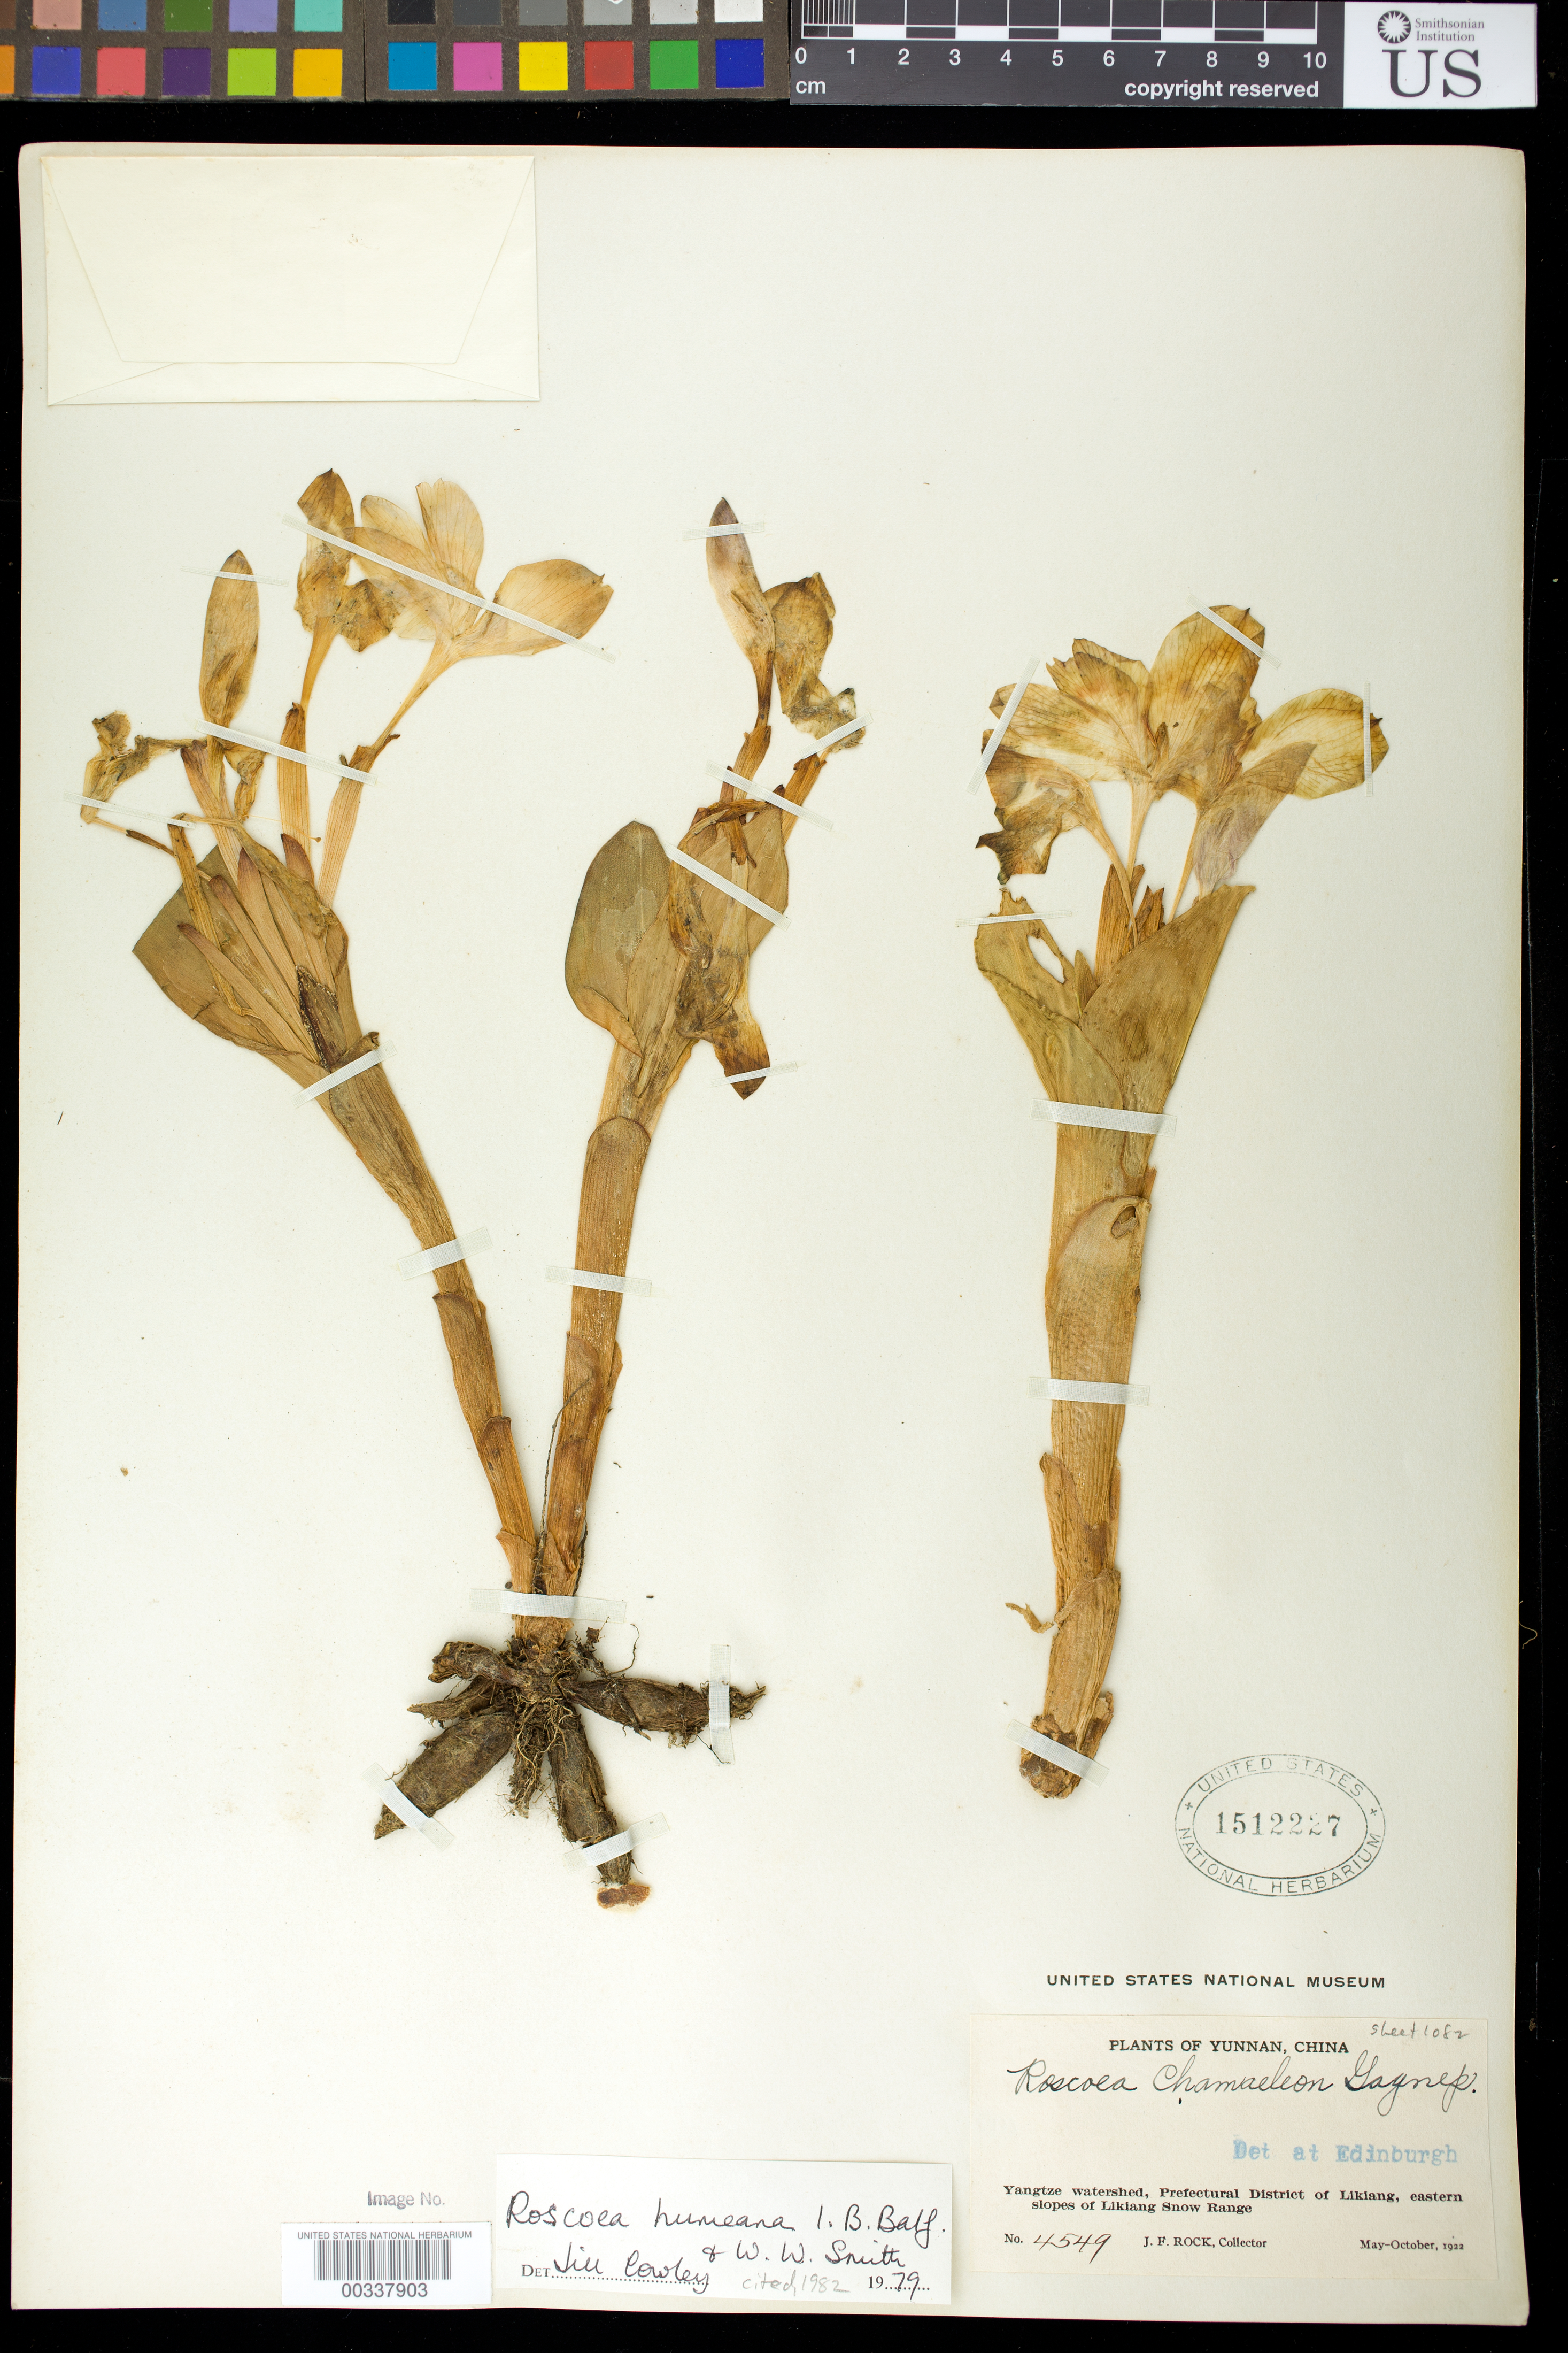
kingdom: Plantae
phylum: Tracheophyta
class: Liliopsida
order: Zingiberales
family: Zingiberaceae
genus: Roscoea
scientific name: Roscoea humeana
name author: Balf. f. & W.W. Sm.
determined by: Cowley, J.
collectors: J. F. Rock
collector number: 4549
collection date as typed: May 1922 to -- Oct 1922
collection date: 1922-05/1922-10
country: China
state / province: Yunnan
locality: Yangtze watershed, prefectural dist of Likiang, eastern slopes of Likiang snow range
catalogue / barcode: US 1512227